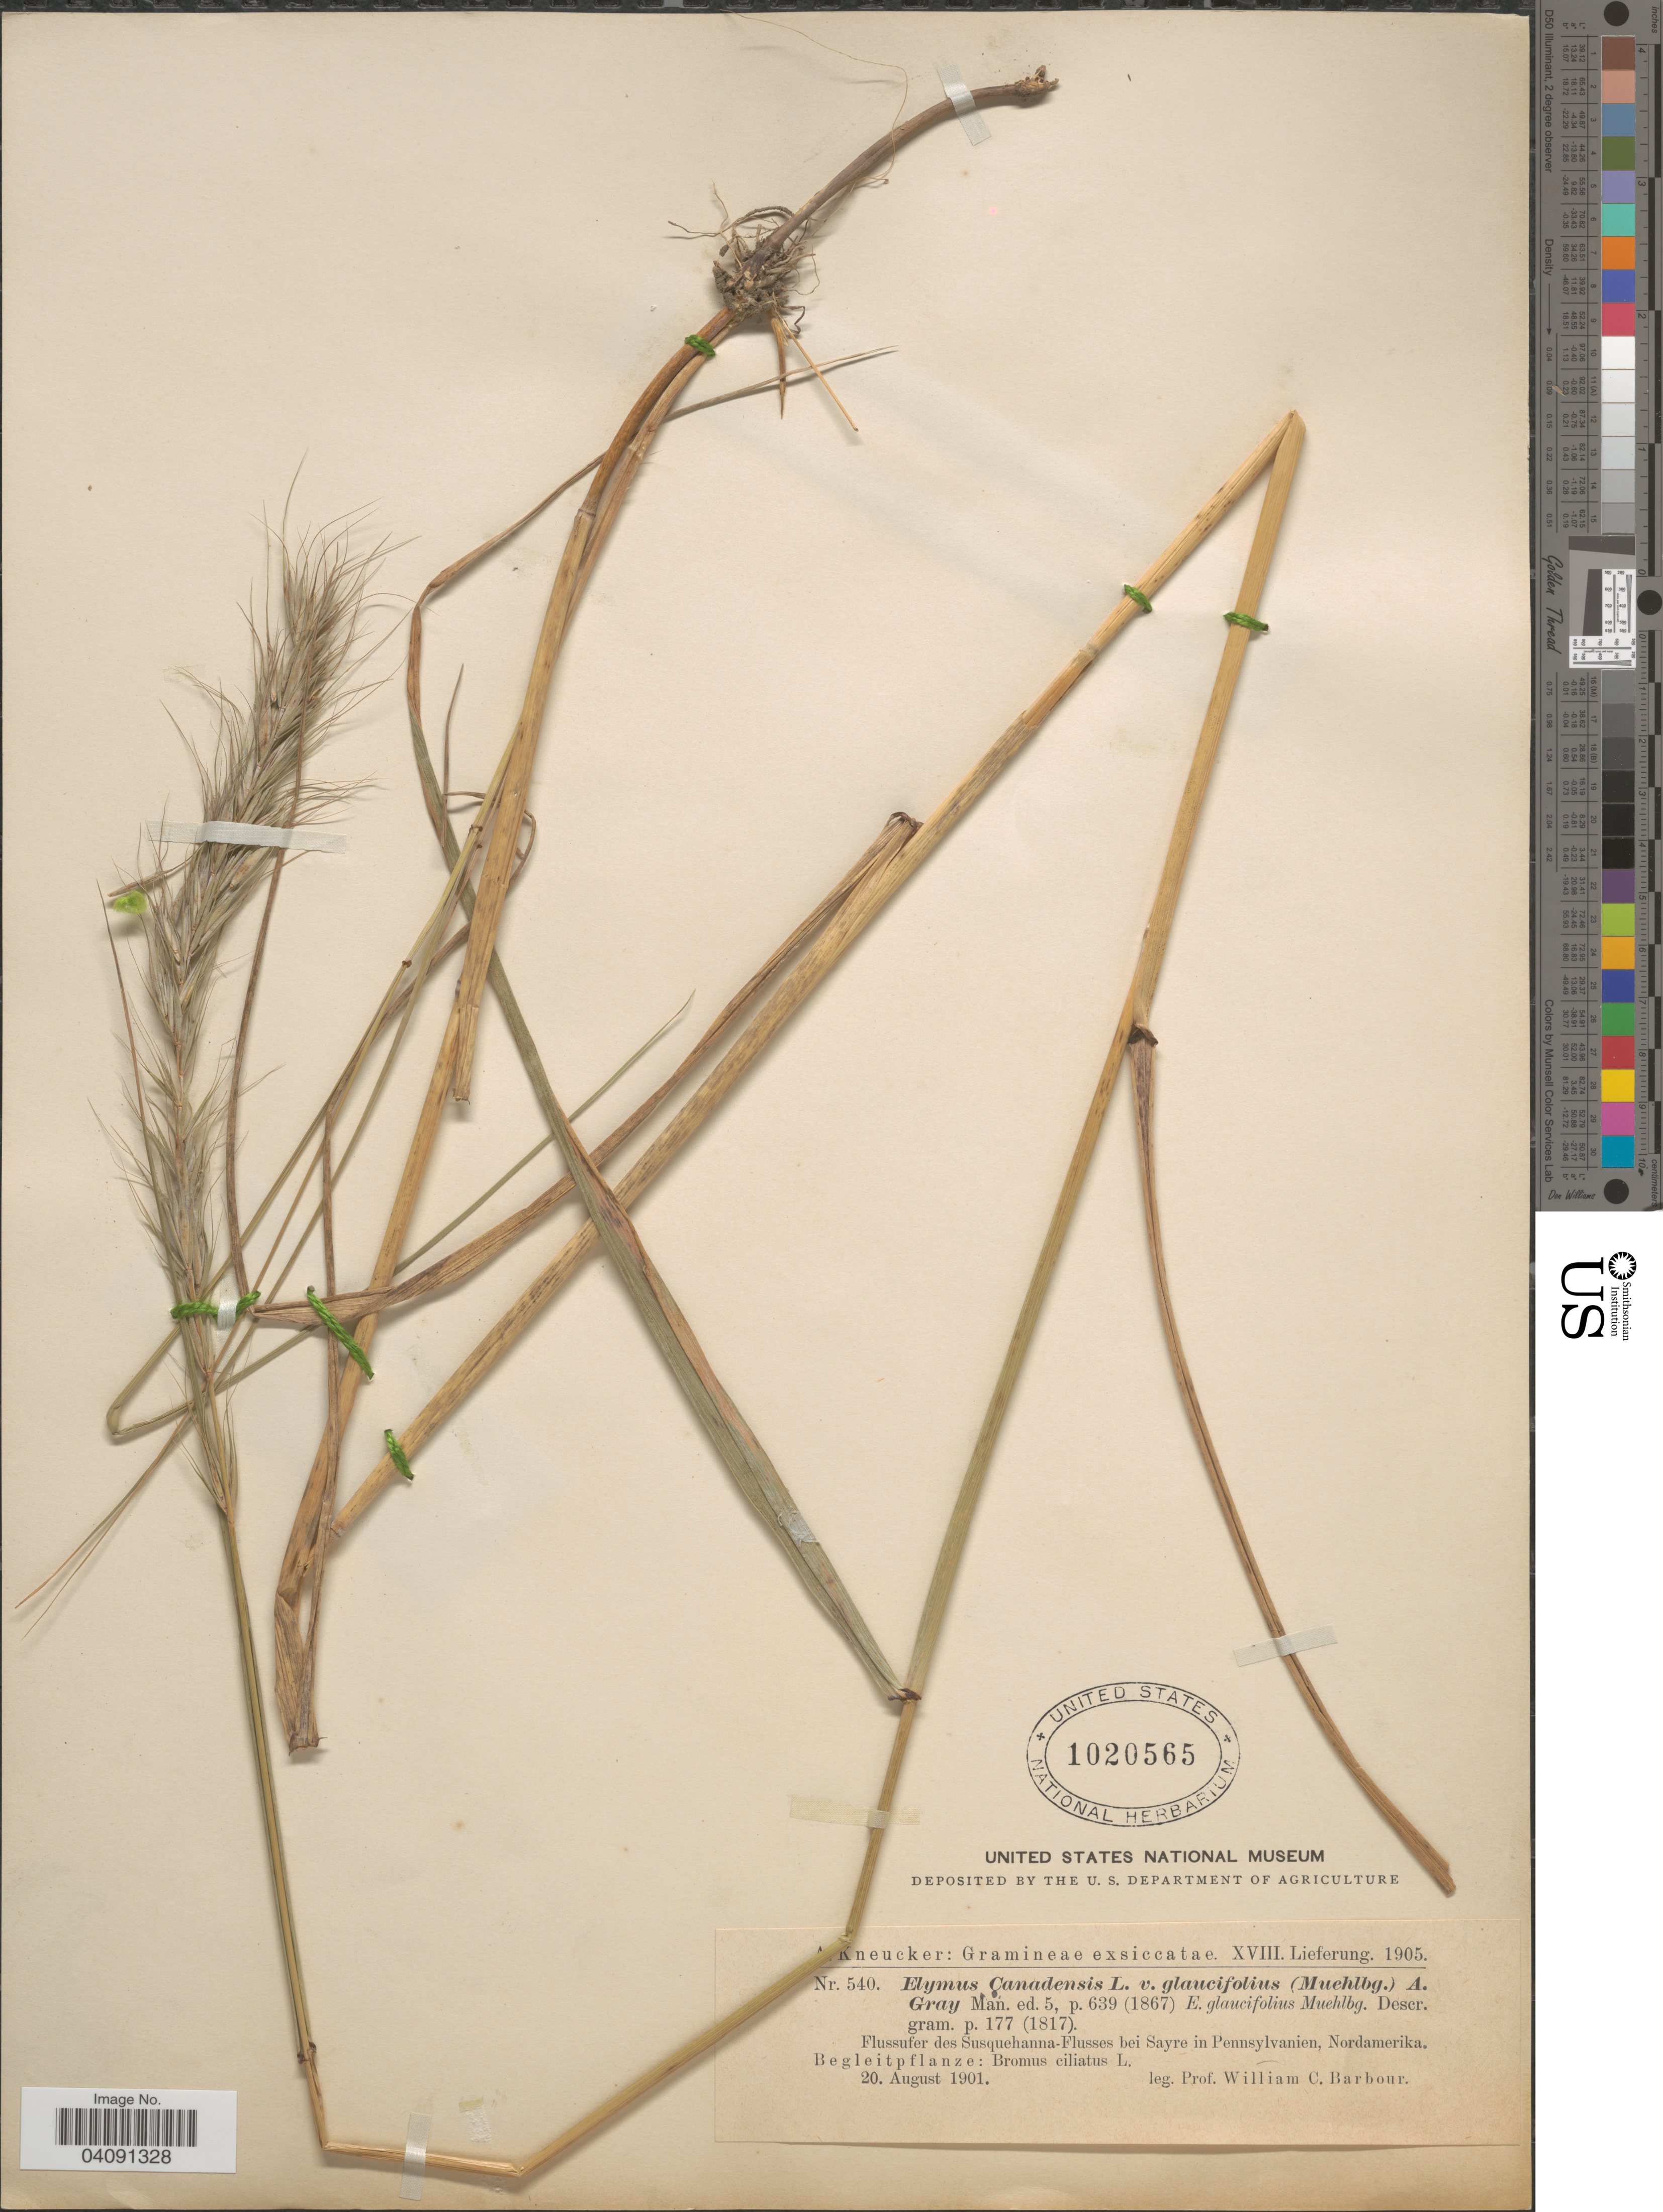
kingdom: Plantae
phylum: Tracheophyta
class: Liliopsida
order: Poales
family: Poaceae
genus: Elymus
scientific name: Elymus canadensis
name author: L.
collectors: W. Barbour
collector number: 540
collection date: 1901-08-20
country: United States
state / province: Pennsylvania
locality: Flussufer des Susquehanna-Flusses bei Sayre in Pennsylvanien, Nordamerika.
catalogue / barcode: US 1020565